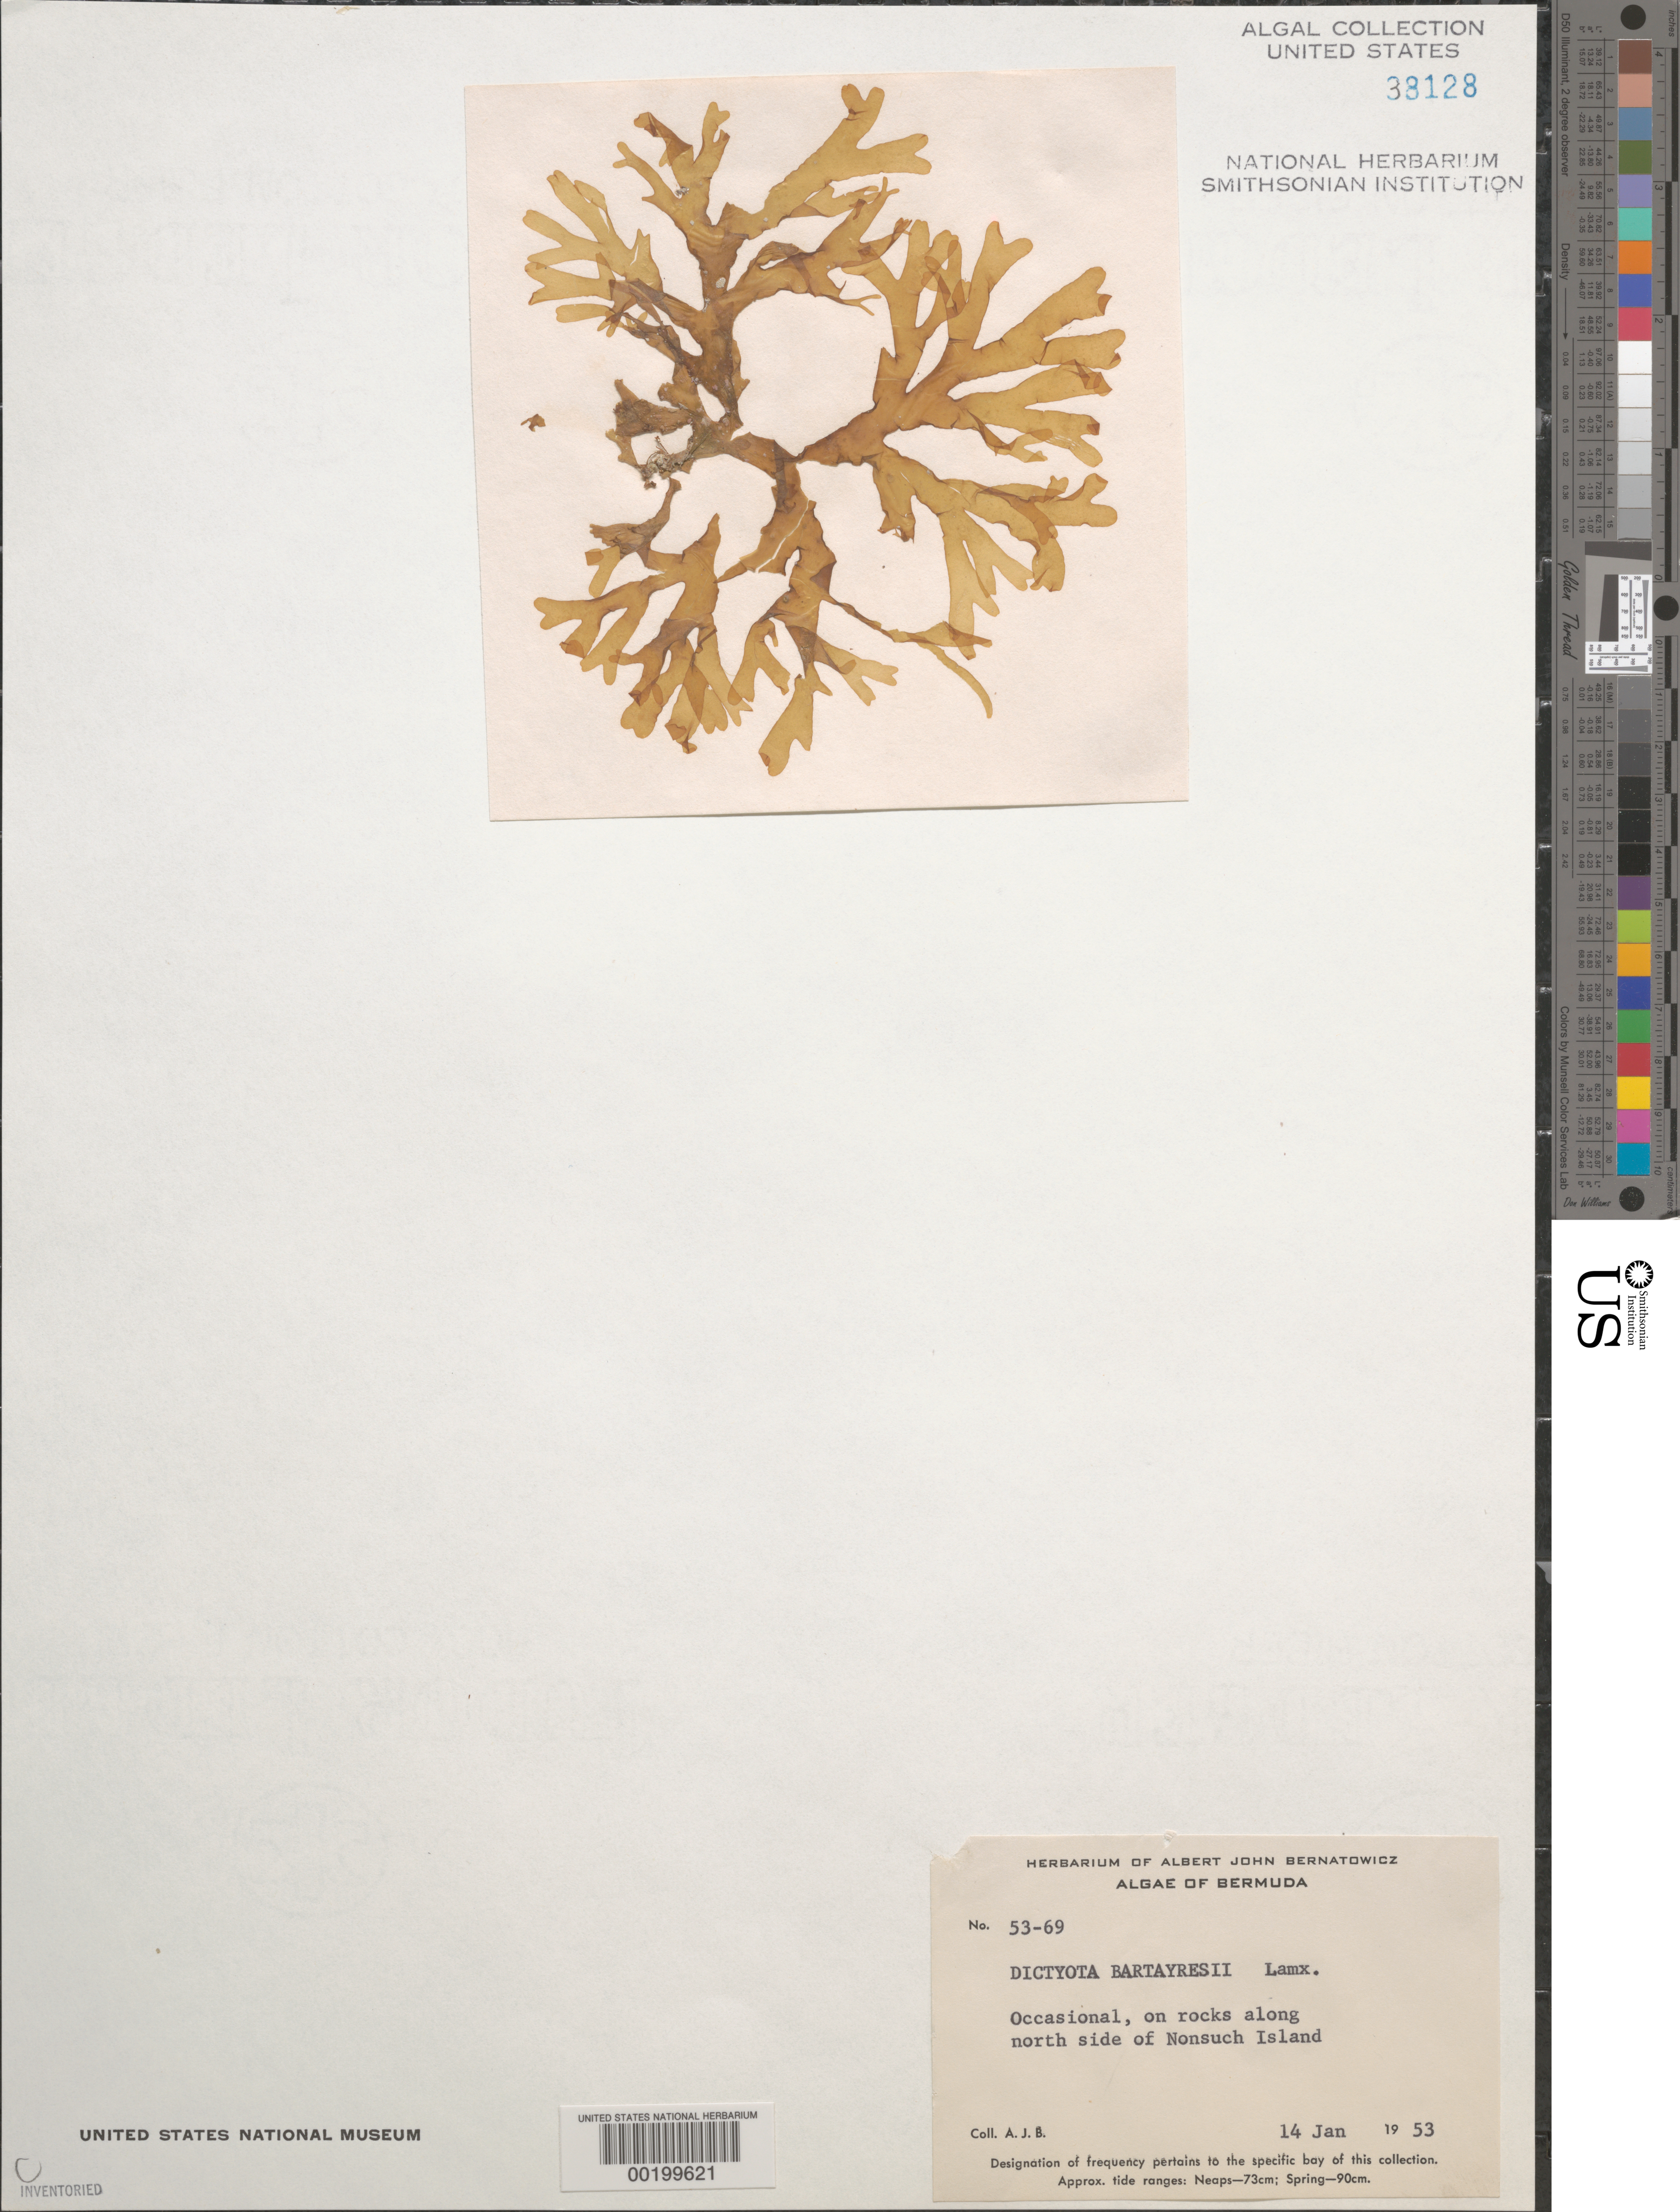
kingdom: Chromista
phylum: Ochrophyta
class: Phaeophyceae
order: Dictyotales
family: Dictyotaceae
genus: Dictyota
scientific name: Dictyota bartayresiana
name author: J.V.Lamouroux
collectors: A. Bernatowicz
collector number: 53-69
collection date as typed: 14 Jan 1953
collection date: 1953-01-14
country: Bermuda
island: Nonsuch Island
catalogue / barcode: US 38128